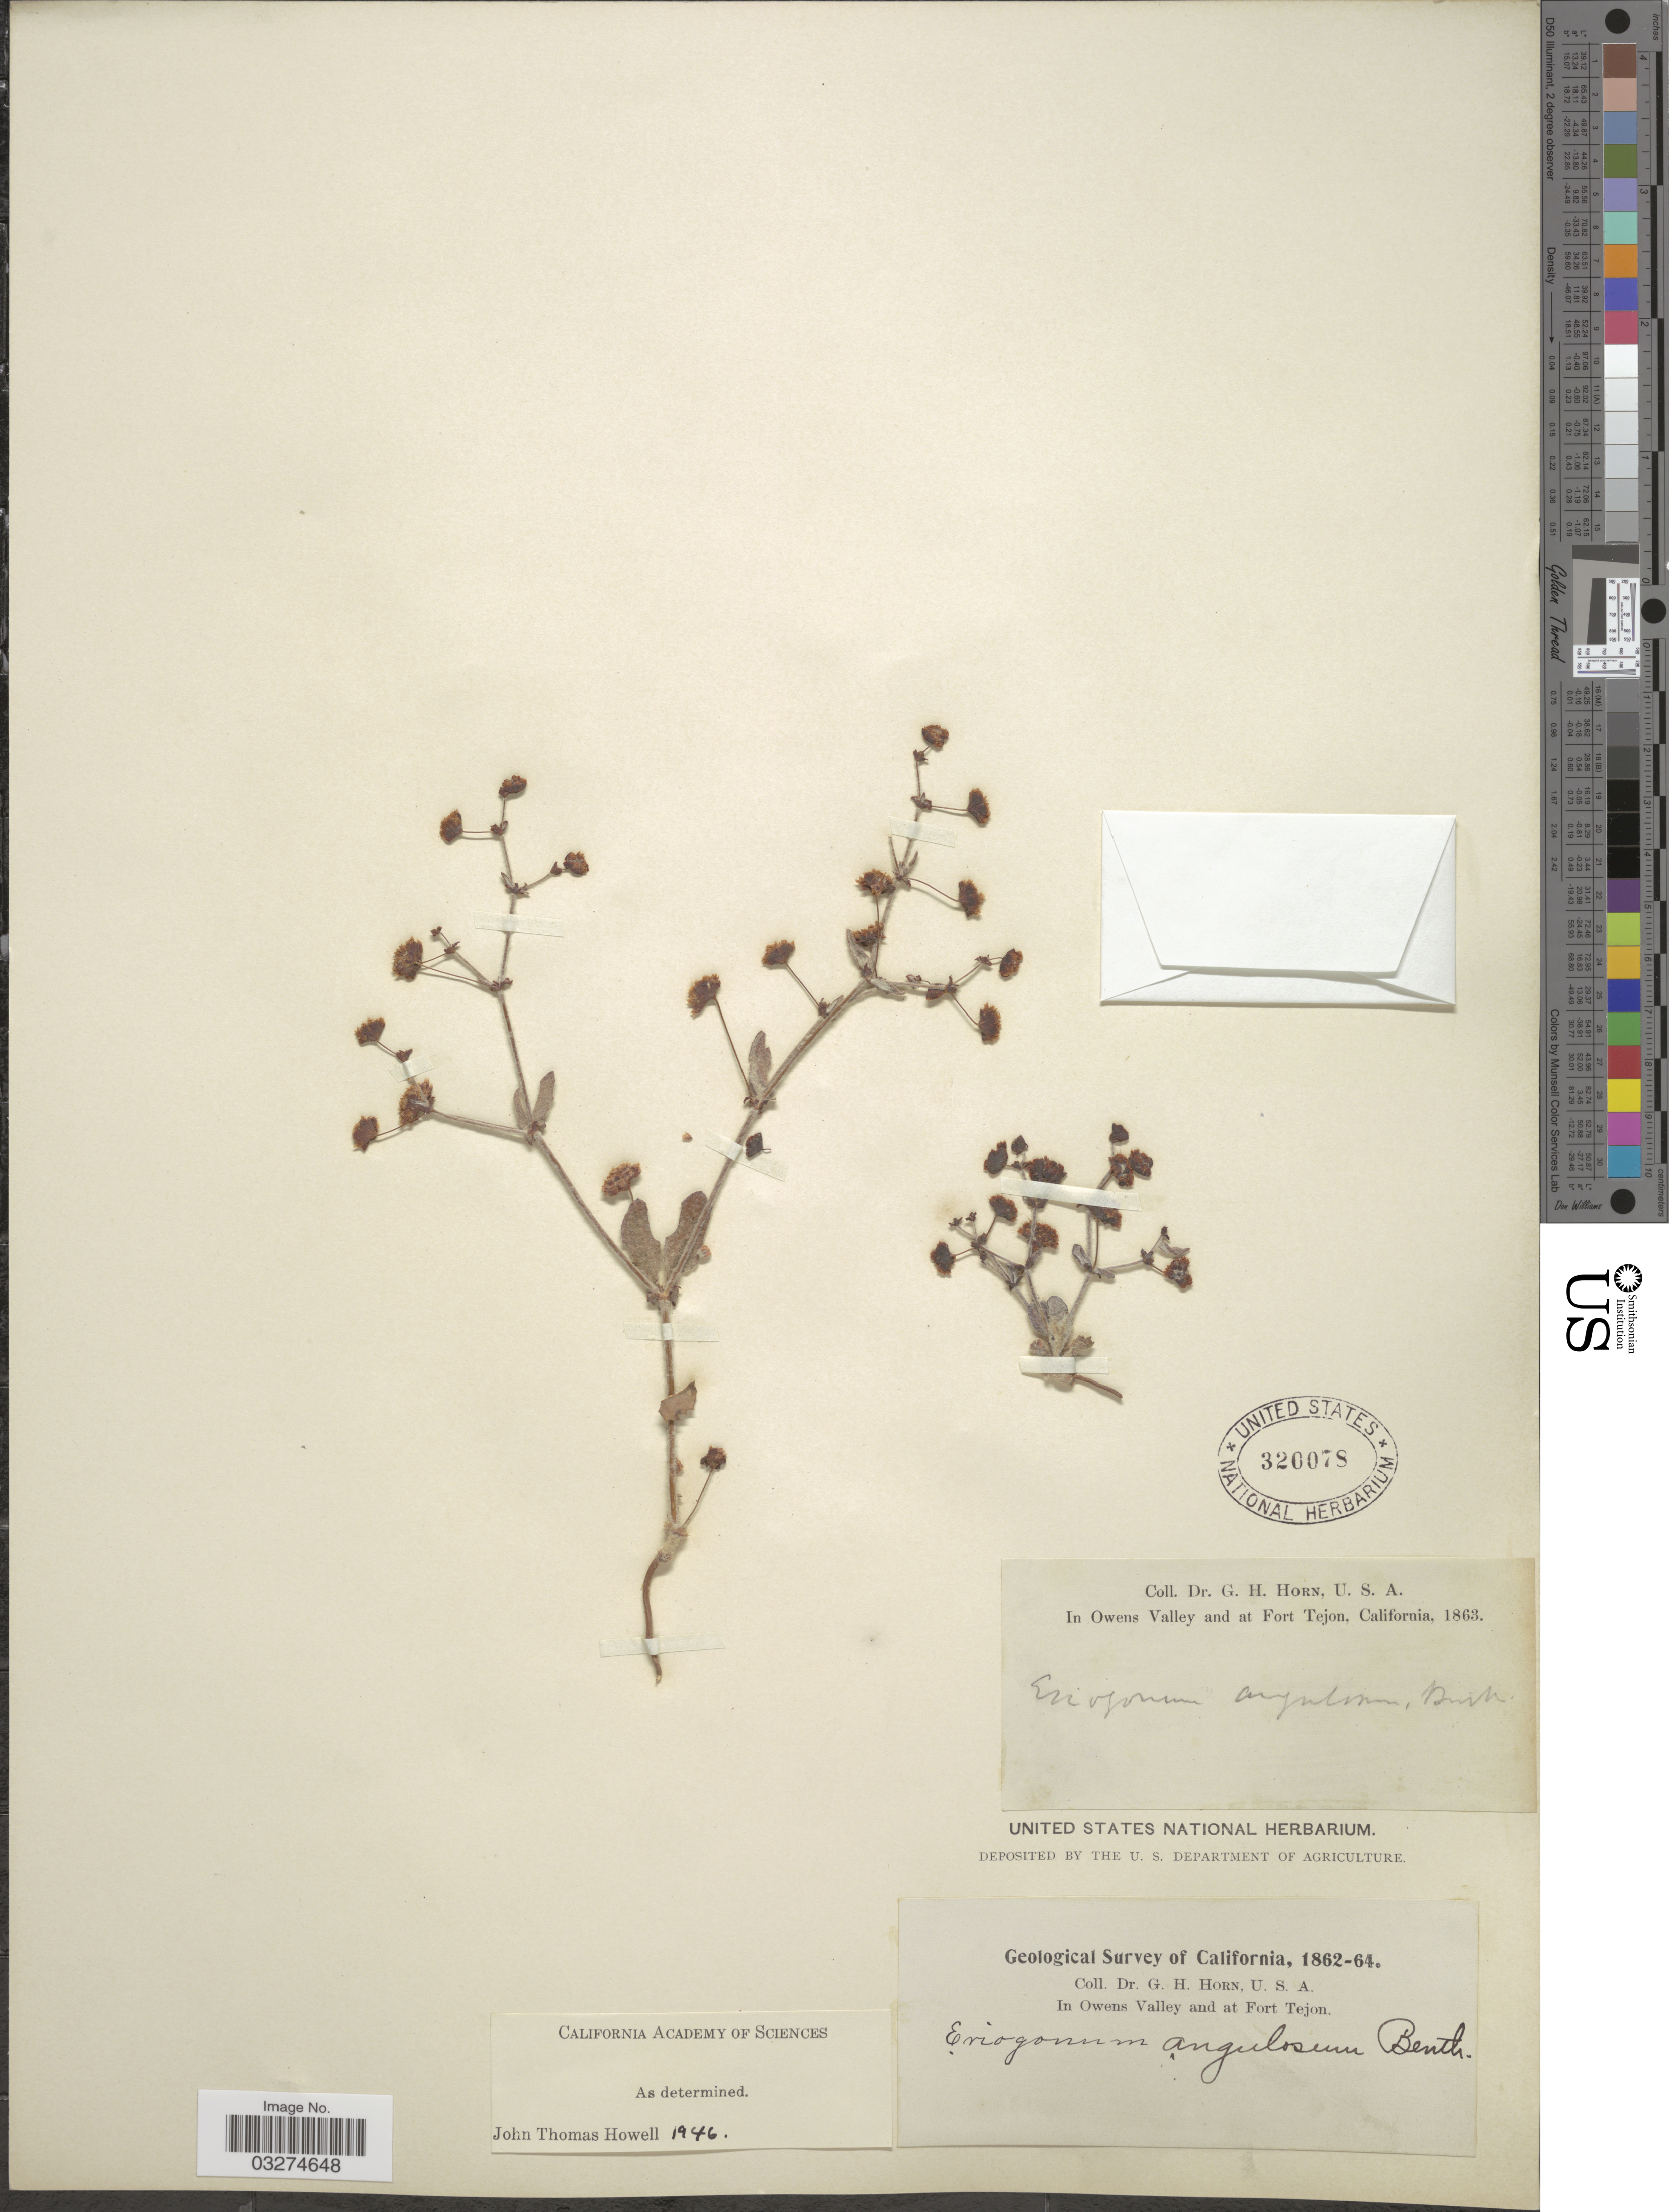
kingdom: Plantae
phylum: Tracheophyta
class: Magnoliopsida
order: Caryophyllales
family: Polygonaceae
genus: Eriogonum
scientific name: Eriogonum angulosum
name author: Benth.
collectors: G. Horn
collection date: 1863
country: United States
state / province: California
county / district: Kern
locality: In Owens Valley and at Fort Tejon.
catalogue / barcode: US 320078